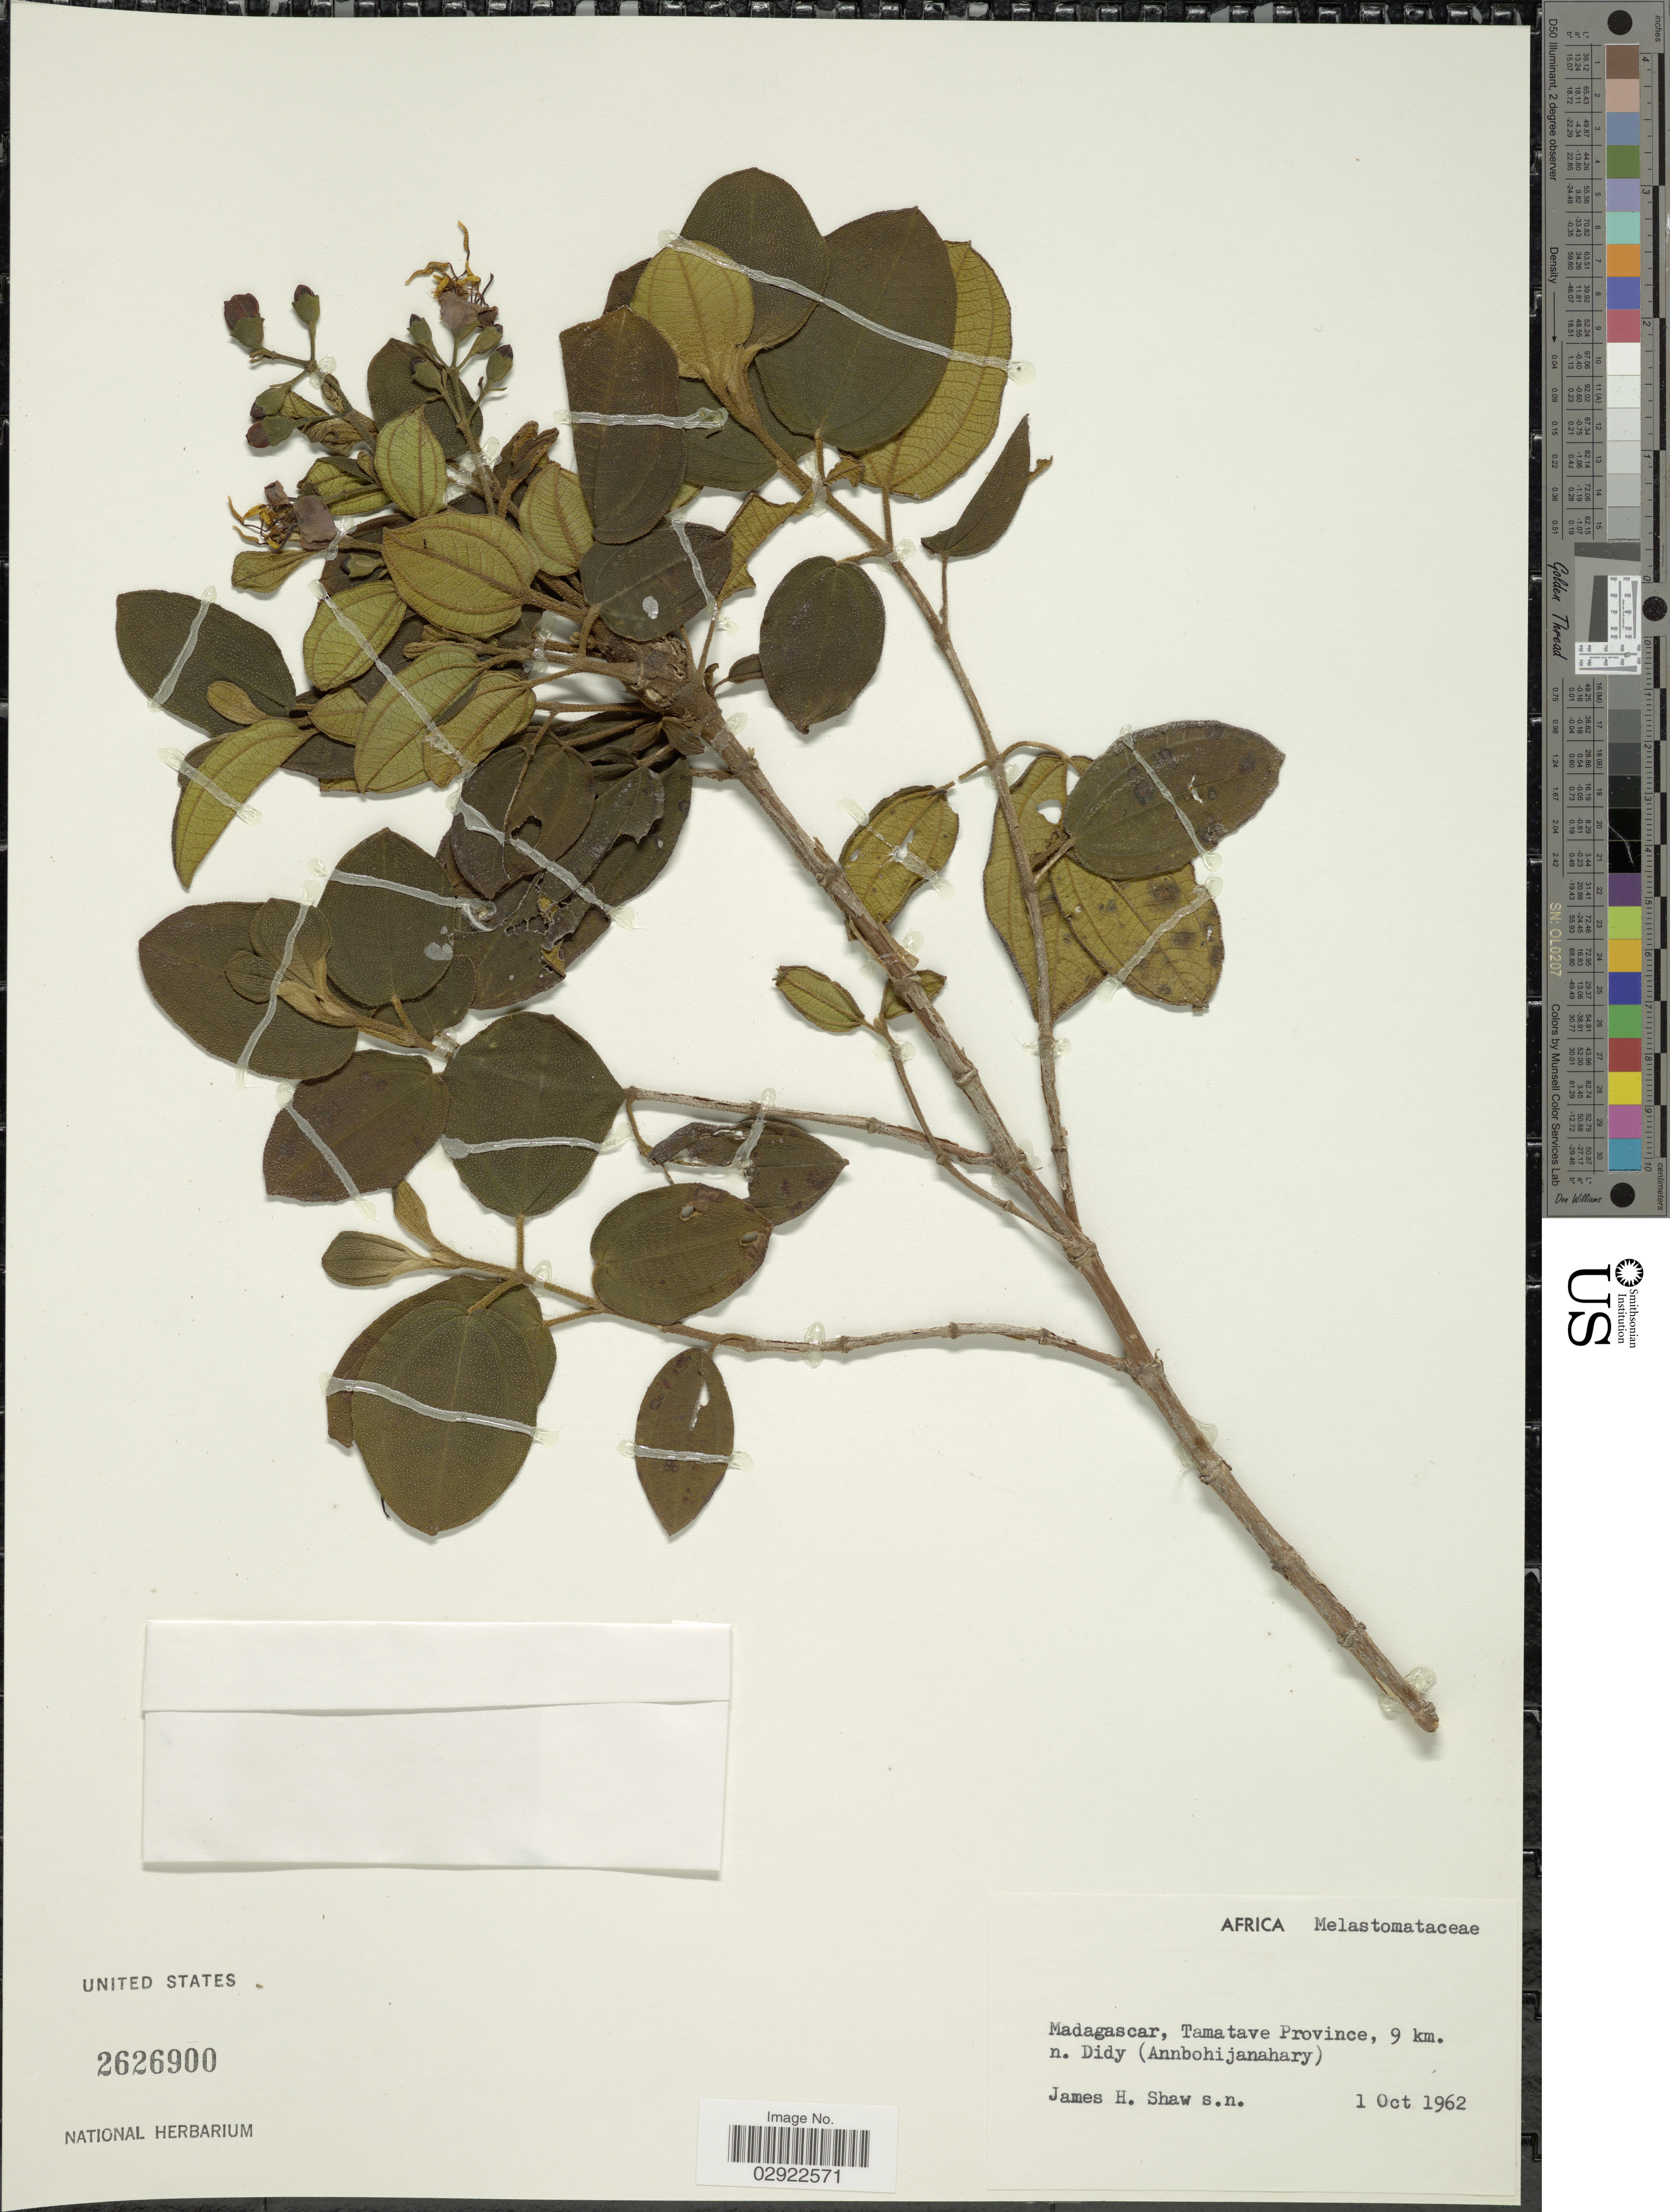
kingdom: Plantae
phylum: Tracheophyta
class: Magnoliopsida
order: Myrtales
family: Melastomataceae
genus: Dichaetanthera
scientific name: Dichaetanthera sp.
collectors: J. H. Shaw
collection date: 1962-10-01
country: Madagascar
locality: Tamatave Province, 9 km. n. Didy (Annbohijanahary).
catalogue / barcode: US 2626900